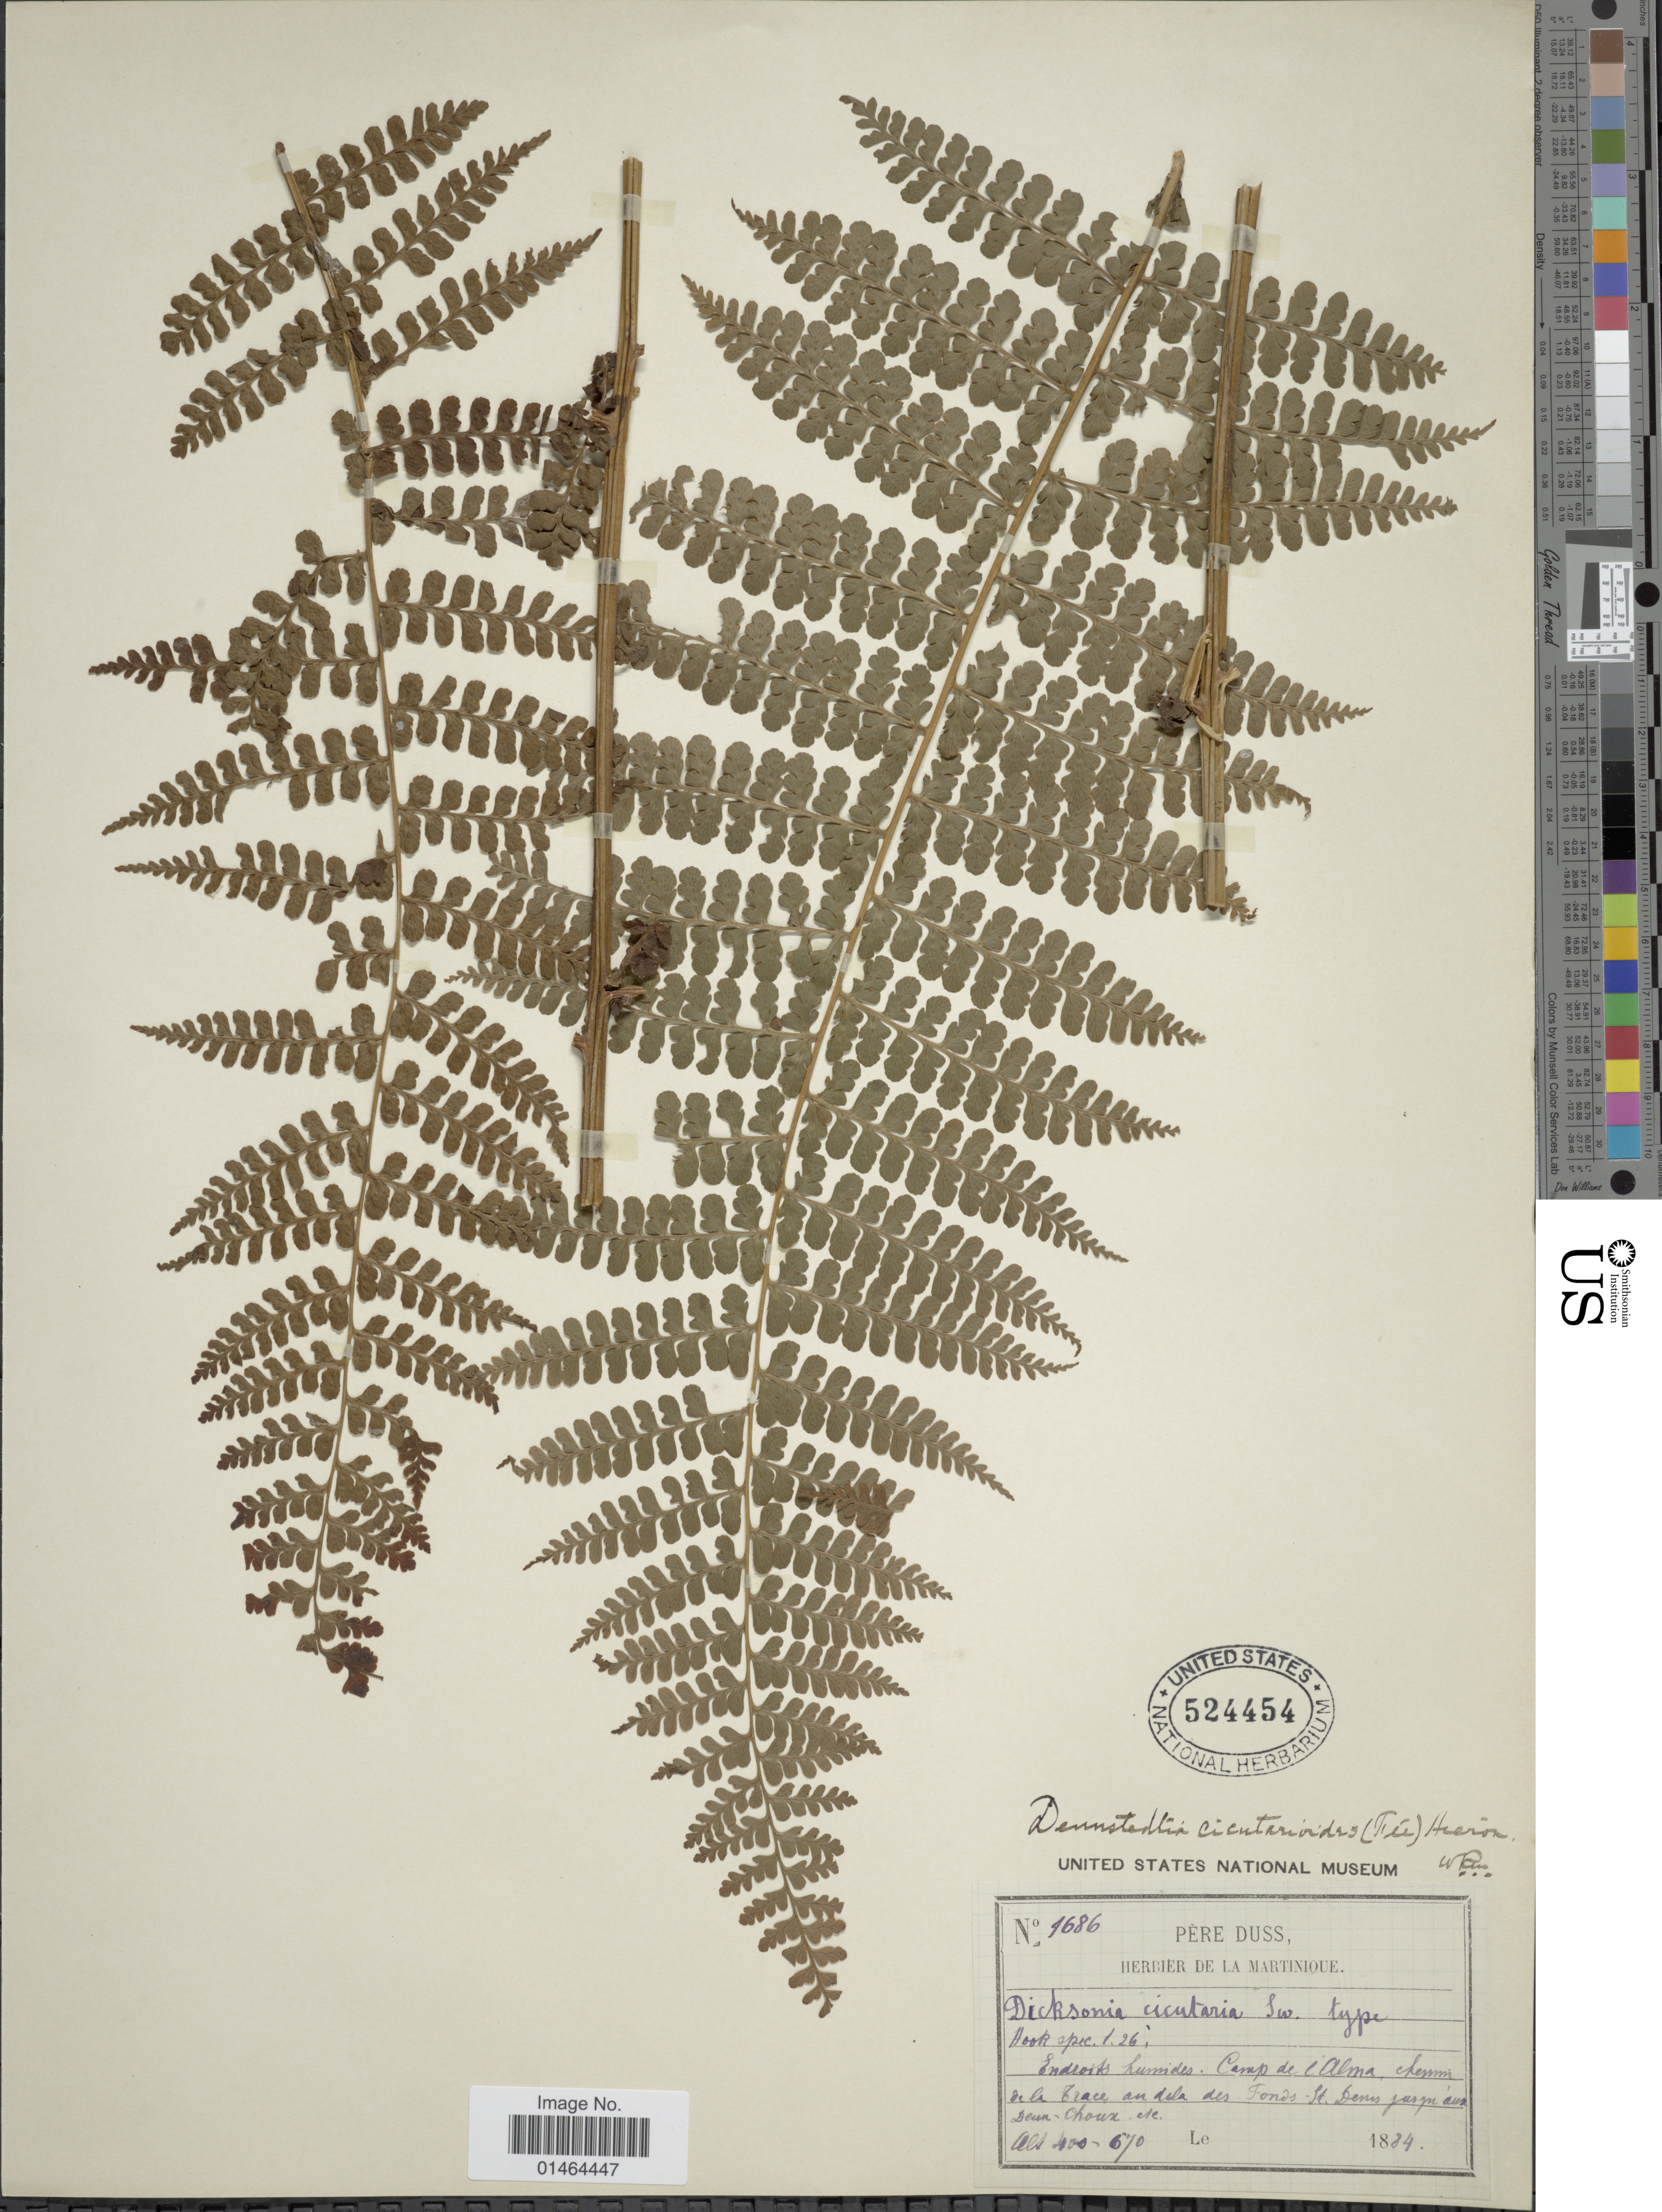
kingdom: Plantae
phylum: Tracheophyta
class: Polypodiopsida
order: Polypodiales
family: Dennstaedtiaceae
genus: Dennstaedtia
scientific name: Dennstaedtia dissecta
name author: (Sw.) T. Moore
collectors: Père Duss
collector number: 1686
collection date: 1884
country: Martinique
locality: Endroits humides Camp de l'Alma, chemin de la Trace au de la des Fonds St. Denis jusqu'aux Deux-Choux etc.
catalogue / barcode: US 524454